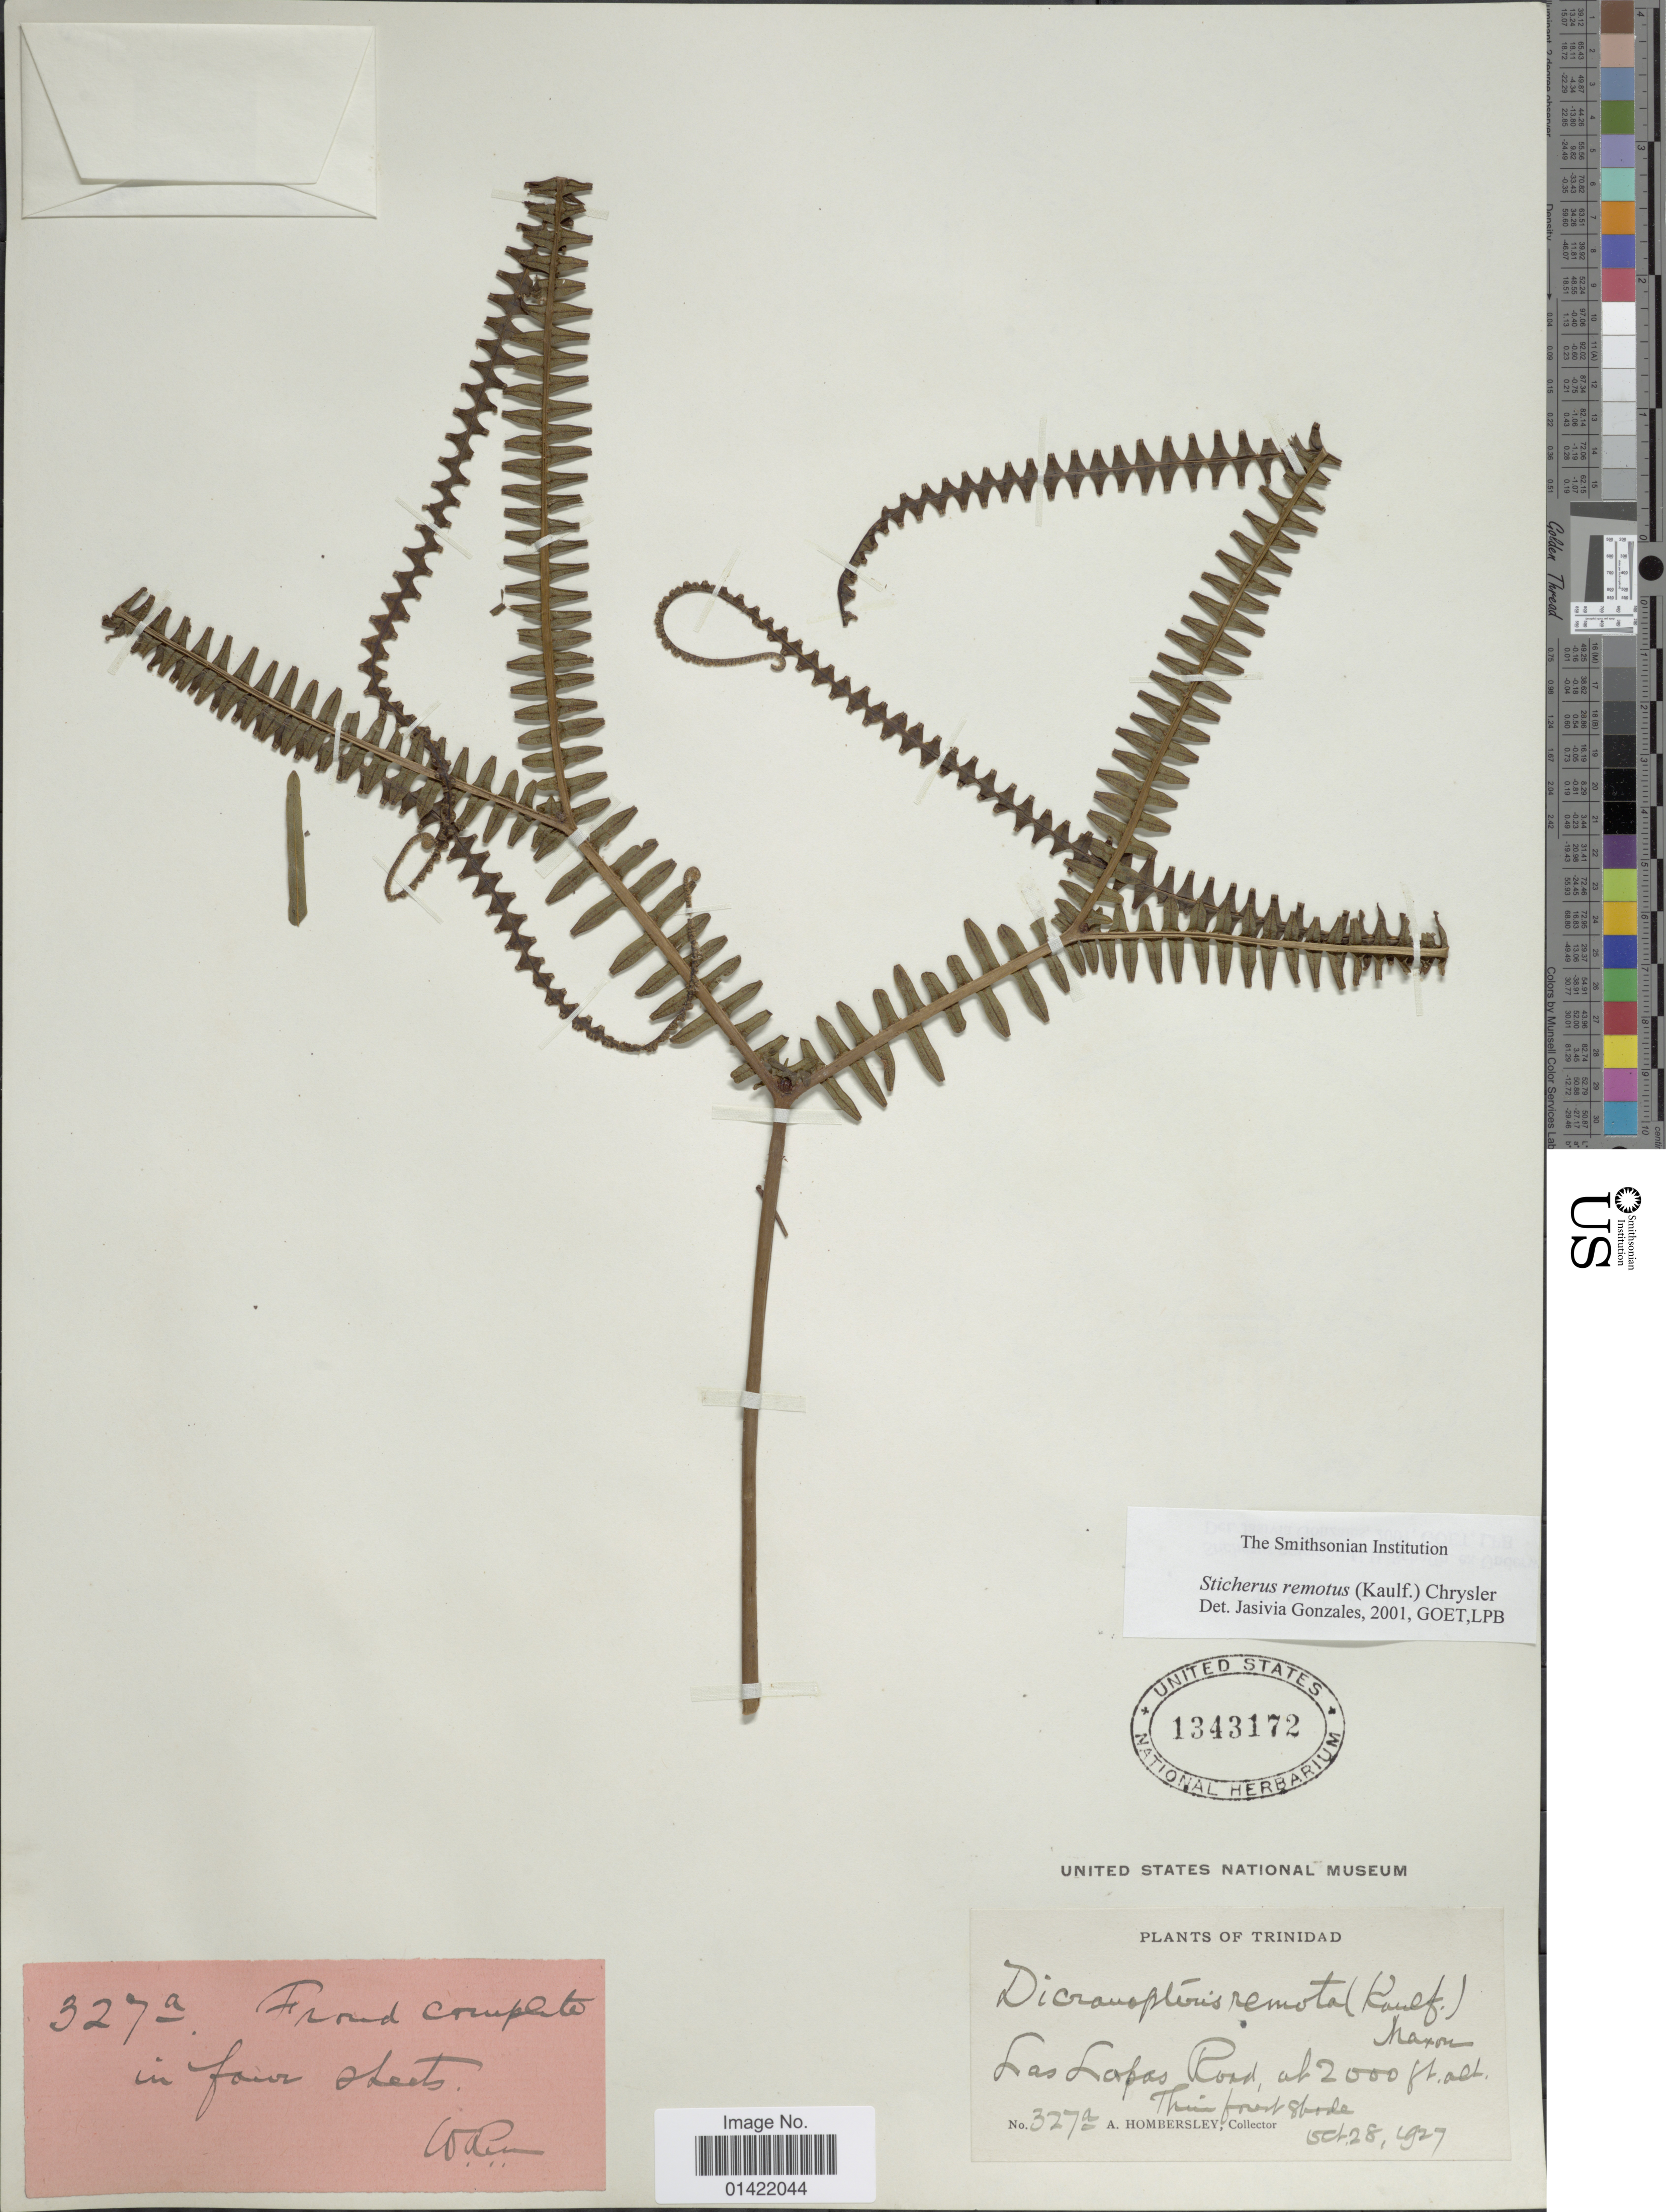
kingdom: Plantae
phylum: Tracheophyta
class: Polypodiopsida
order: Gleicheniales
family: Gleicheniaceae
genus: Sticherus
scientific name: Sticherus remotus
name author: (Kaulf.) Chrysler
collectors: A. Hombersley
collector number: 327a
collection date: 1929-10-28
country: Trinidad and Tobago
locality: Trinidad. Las Lapas Road.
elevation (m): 610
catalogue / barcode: US 1343172